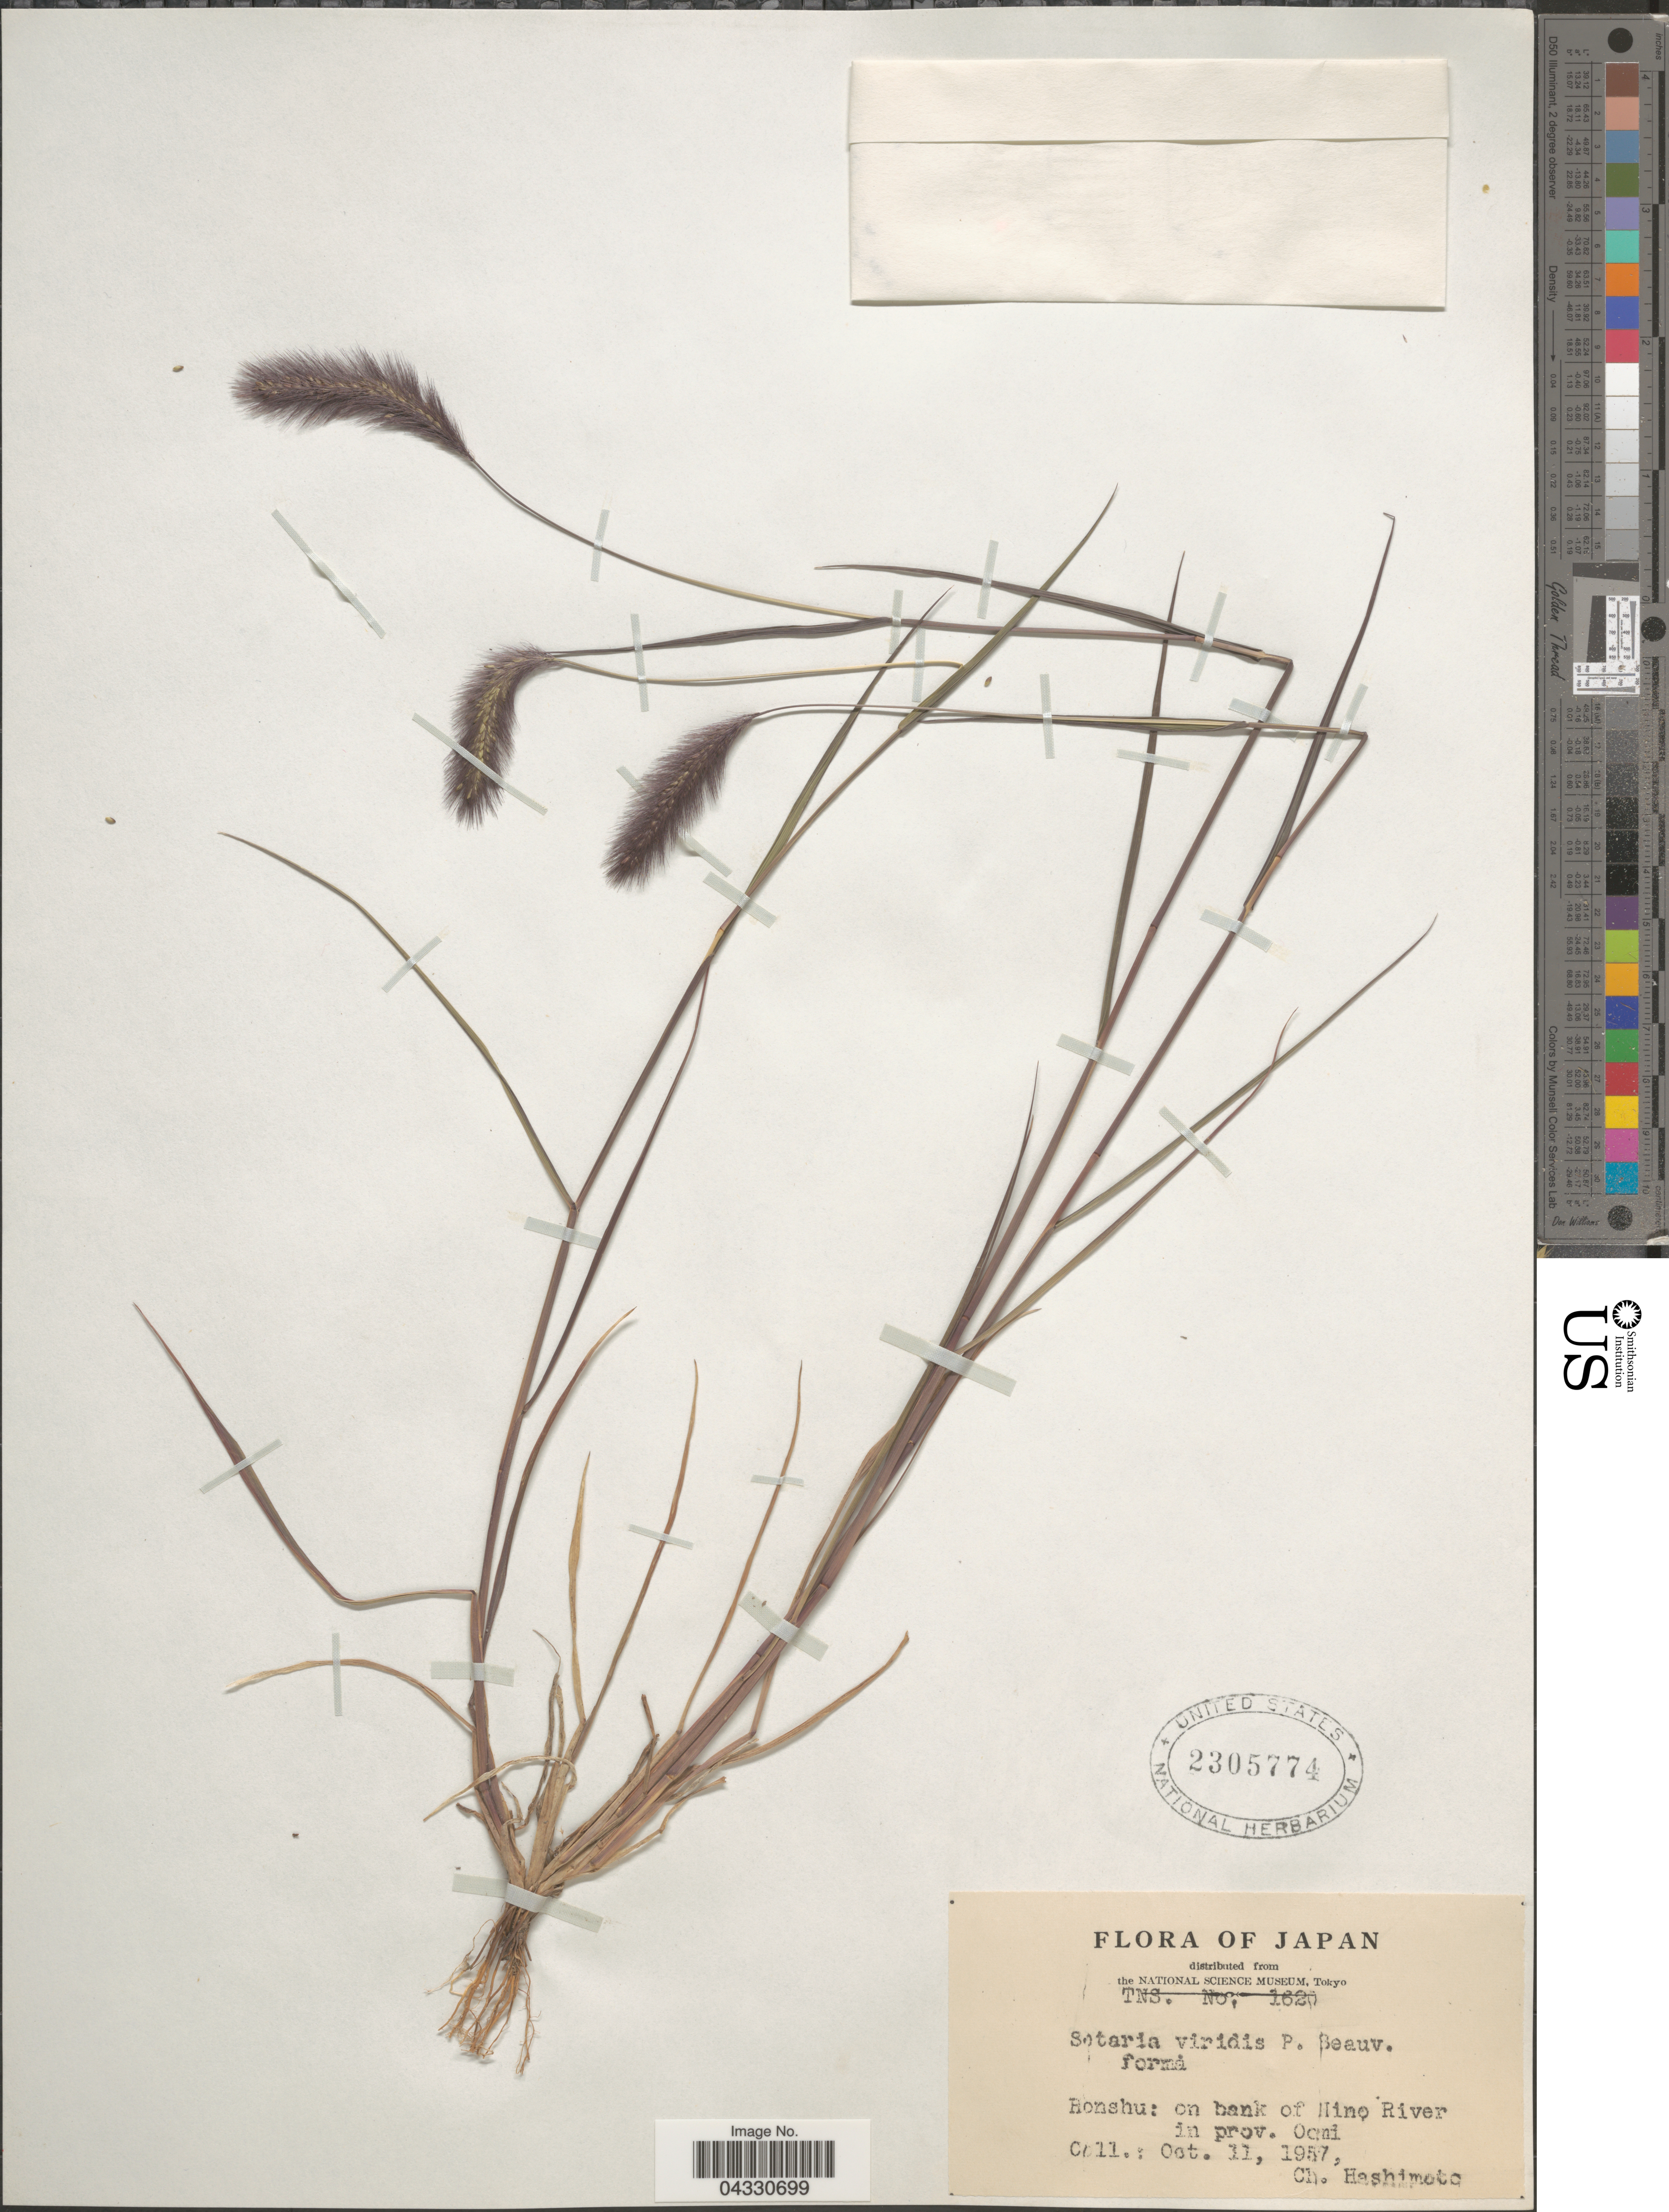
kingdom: Plantae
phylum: Tracheophyta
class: Liliopsida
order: Poales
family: Poaceae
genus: Setaria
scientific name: Setaria viridis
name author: (L.) P. Beauv.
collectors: C. Hashimoto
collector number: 1620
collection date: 1957-10-11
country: Japan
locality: Honshu: on bank of Hino River in prov. Ooni. [interpreted]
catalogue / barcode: US 2305774